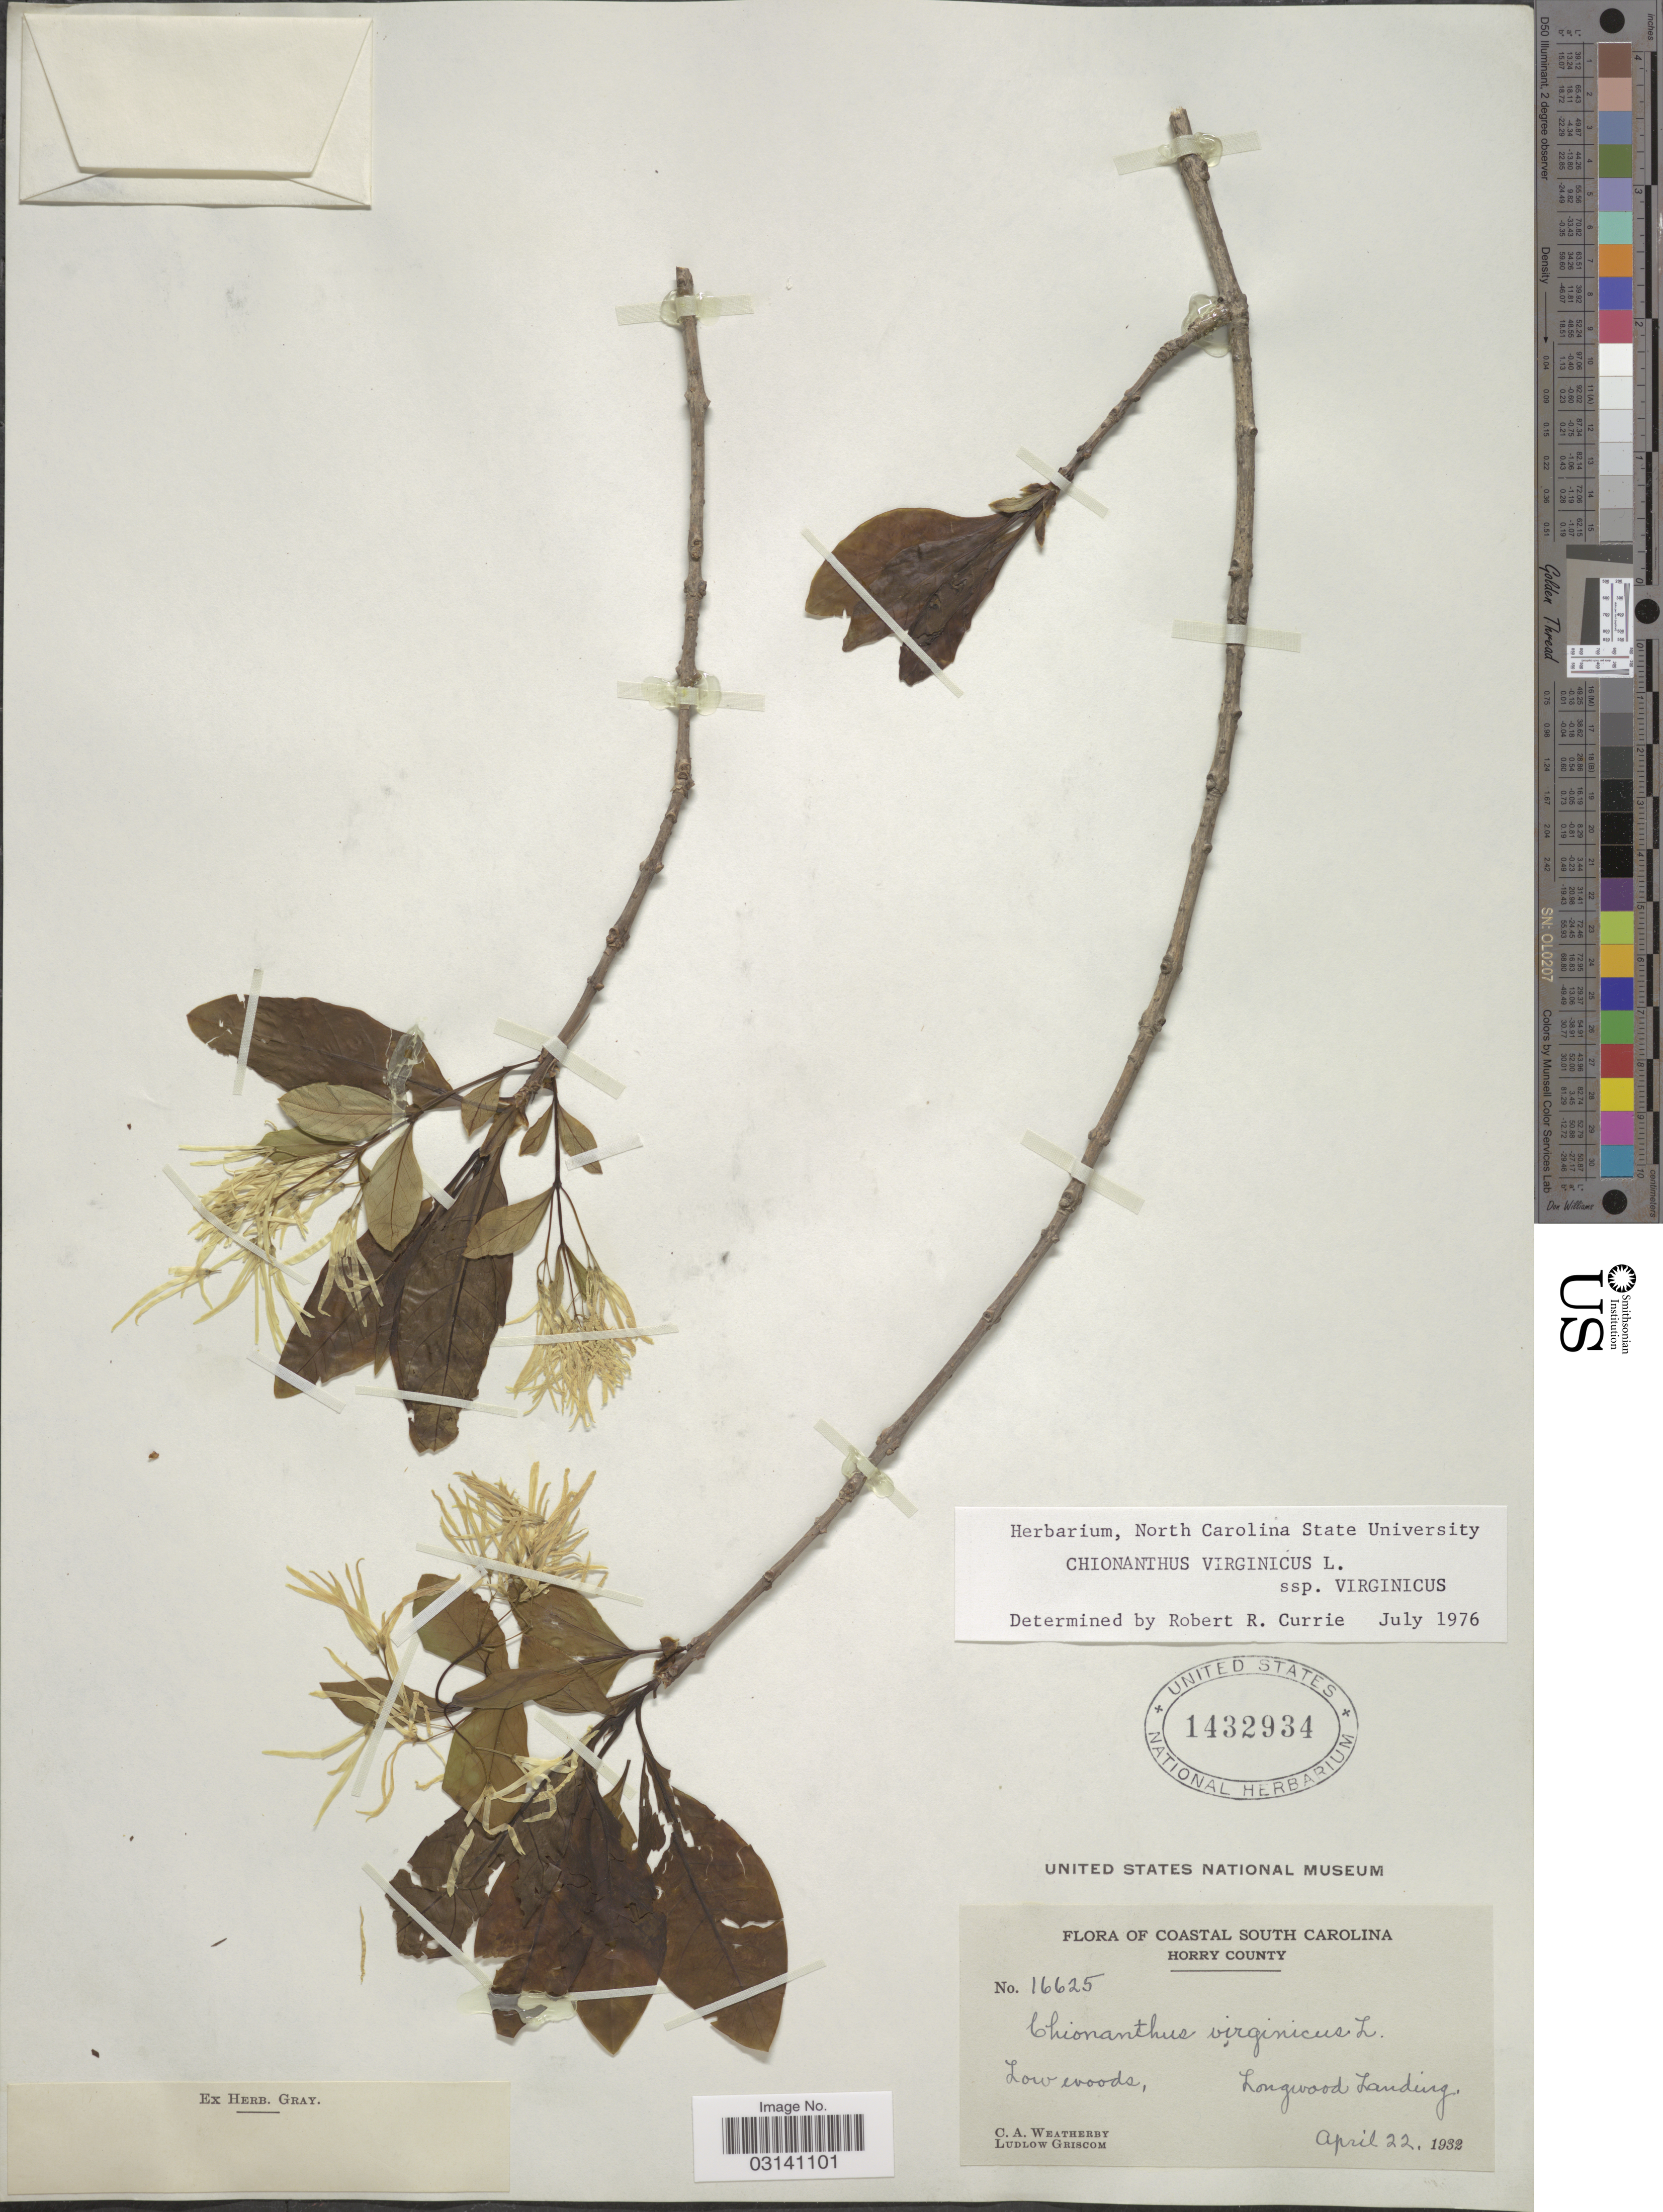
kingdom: Plantae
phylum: Tracheophyta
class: Magnoliopsida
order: Lamiales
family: Oleaceae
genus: Chionanthus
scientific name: Chionanthus virginicus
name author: L.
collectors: C. A. Weatherby & L. Griscom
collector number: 16625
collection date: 1932-04-22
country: United States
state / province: South Carolina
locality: Coastal South Carolina. Horry County. Longwood Landing.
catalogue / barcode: US 1432934